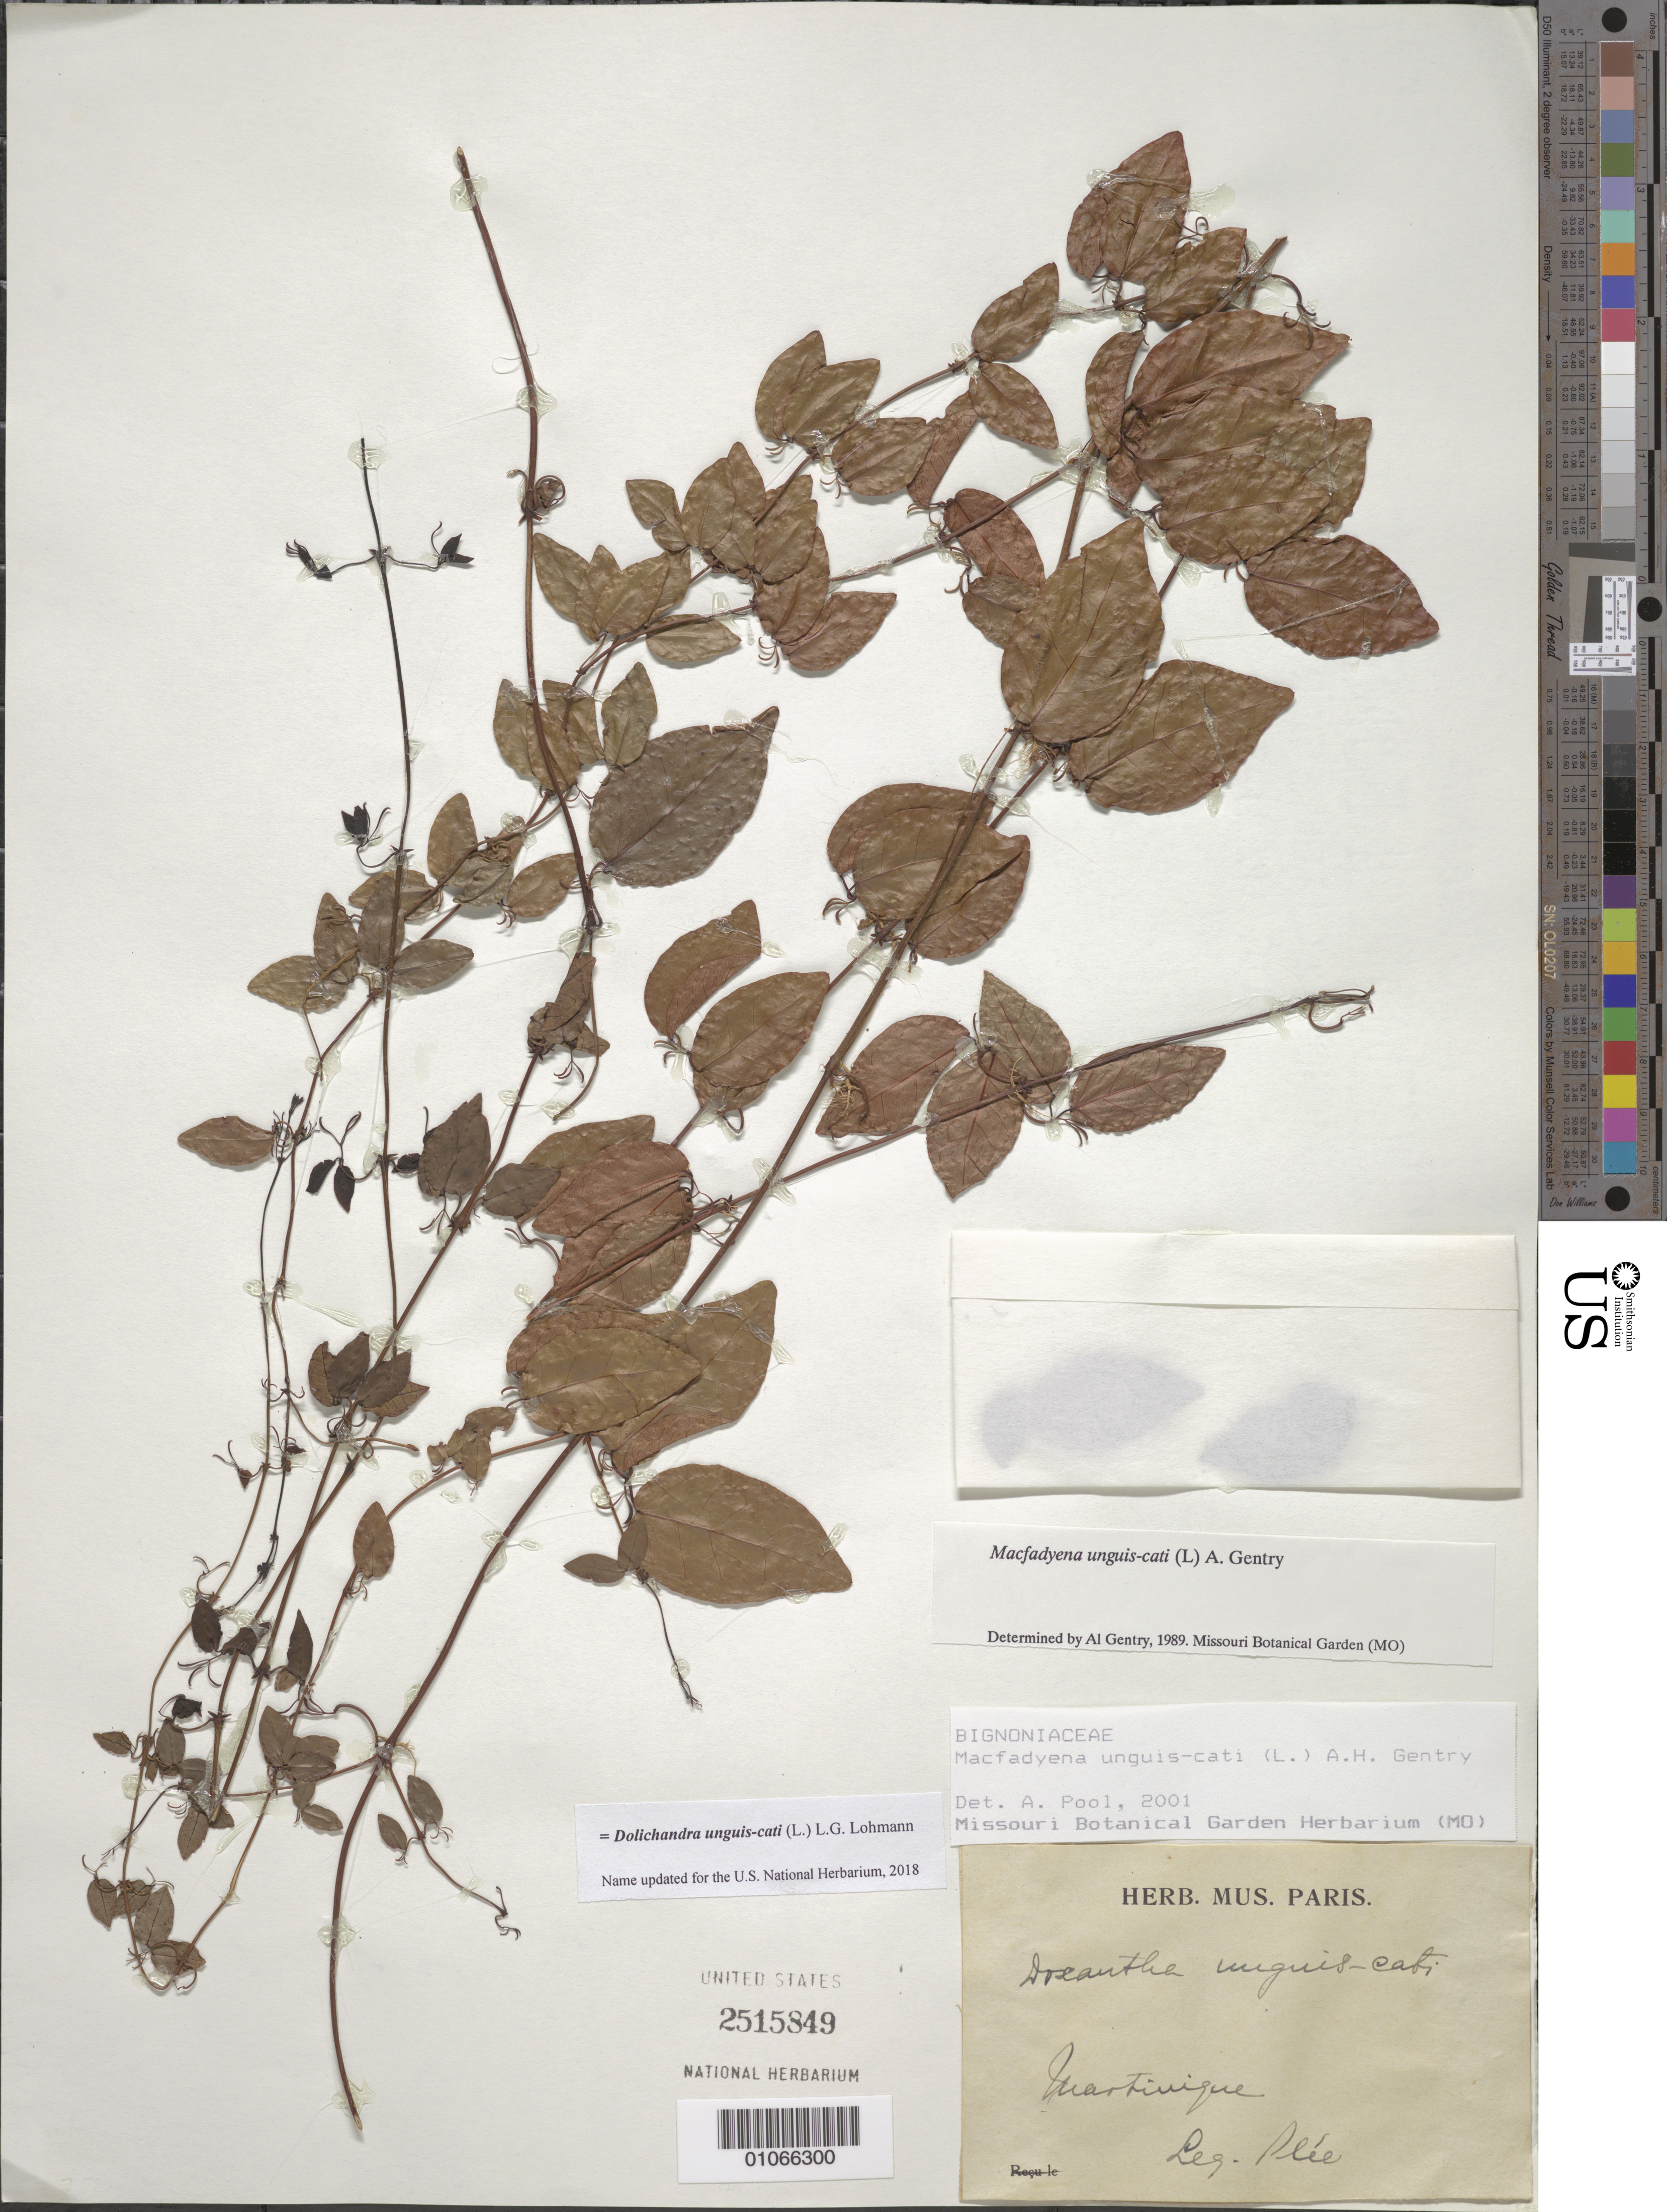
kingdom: Plantae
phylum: Tracheophyta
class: Magnoliopsida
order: Lamiales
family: Bignoniaceae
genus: Dolichandra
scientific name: Dolichandra unguis-cati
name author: (L.) L.G. Lohmann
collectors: A. Plée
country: Martinique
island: Martinique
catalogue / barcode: US 2515849